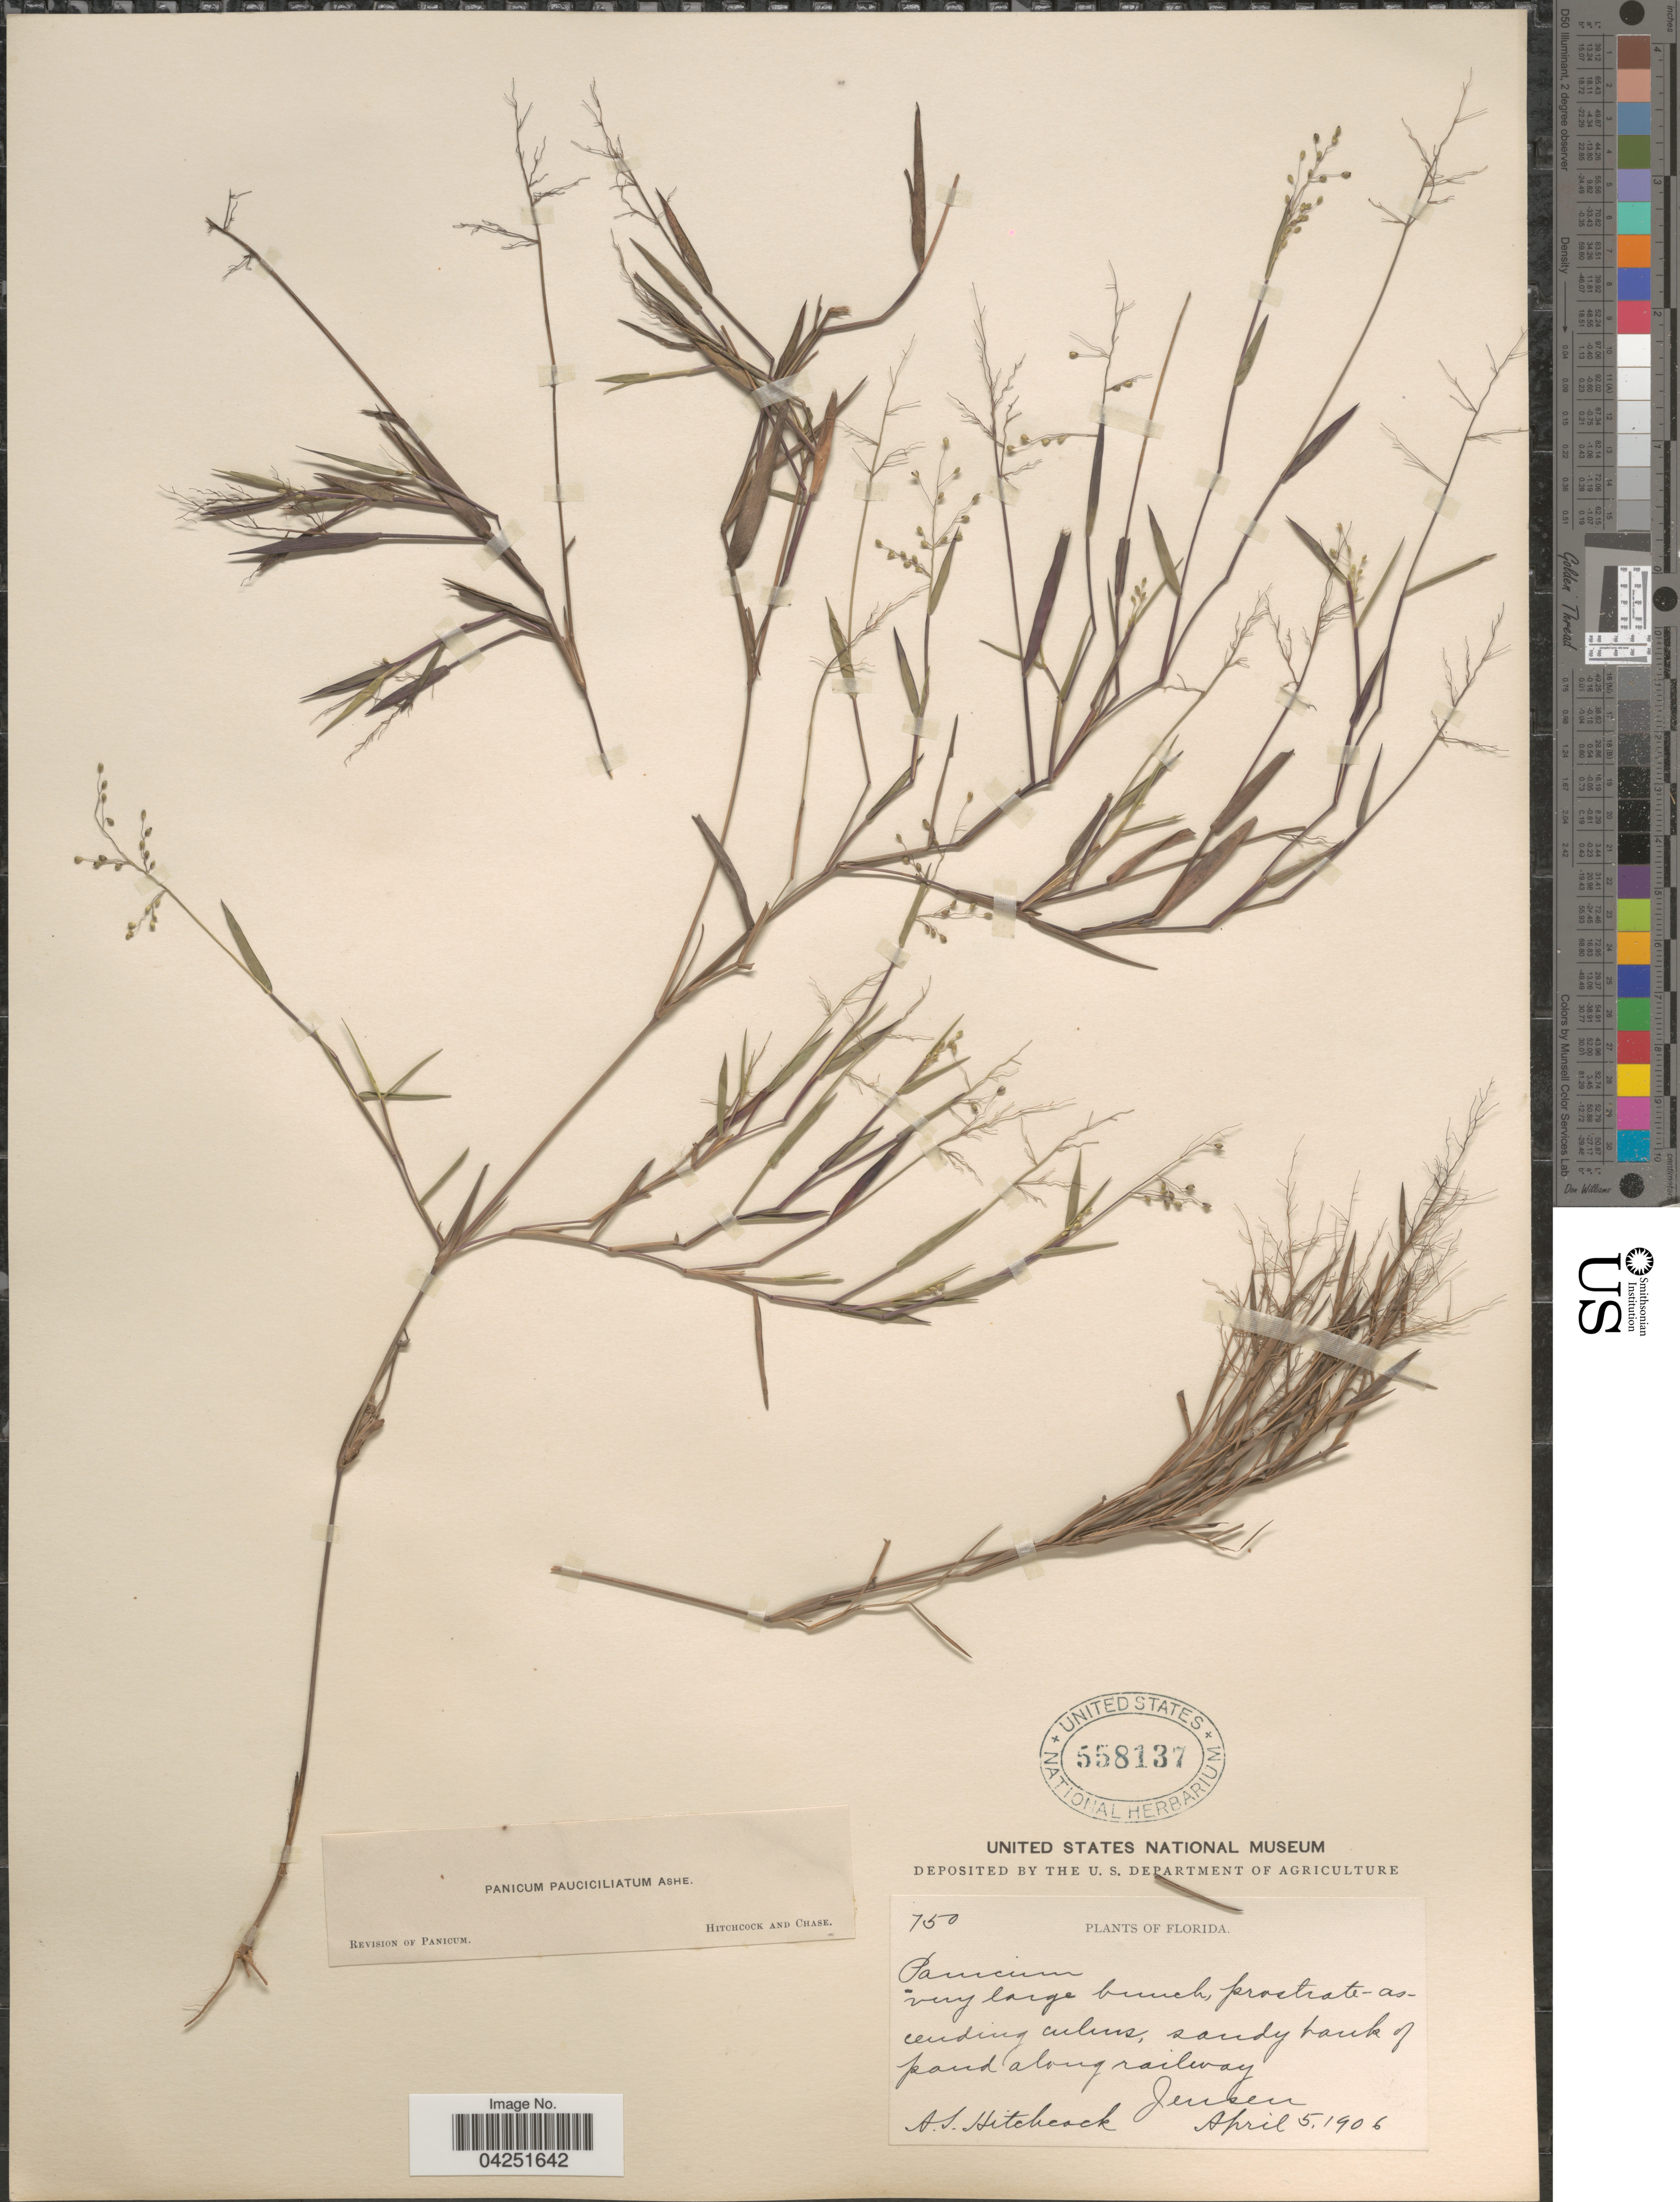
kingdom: Plantae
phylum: Tracheophyta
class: Liliopsida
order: Poales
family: Poaceae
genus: Dichanthelium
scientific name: Dichanthelium acuminatum var. acuminatum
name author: (Sw.) Gould & C.A. Clark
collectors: A. S. Hitchcock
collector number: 750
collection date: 1906-04-05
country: United States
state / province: Florida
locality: Sandy bank of pond along railway. Jensen.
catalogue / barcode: US 558137